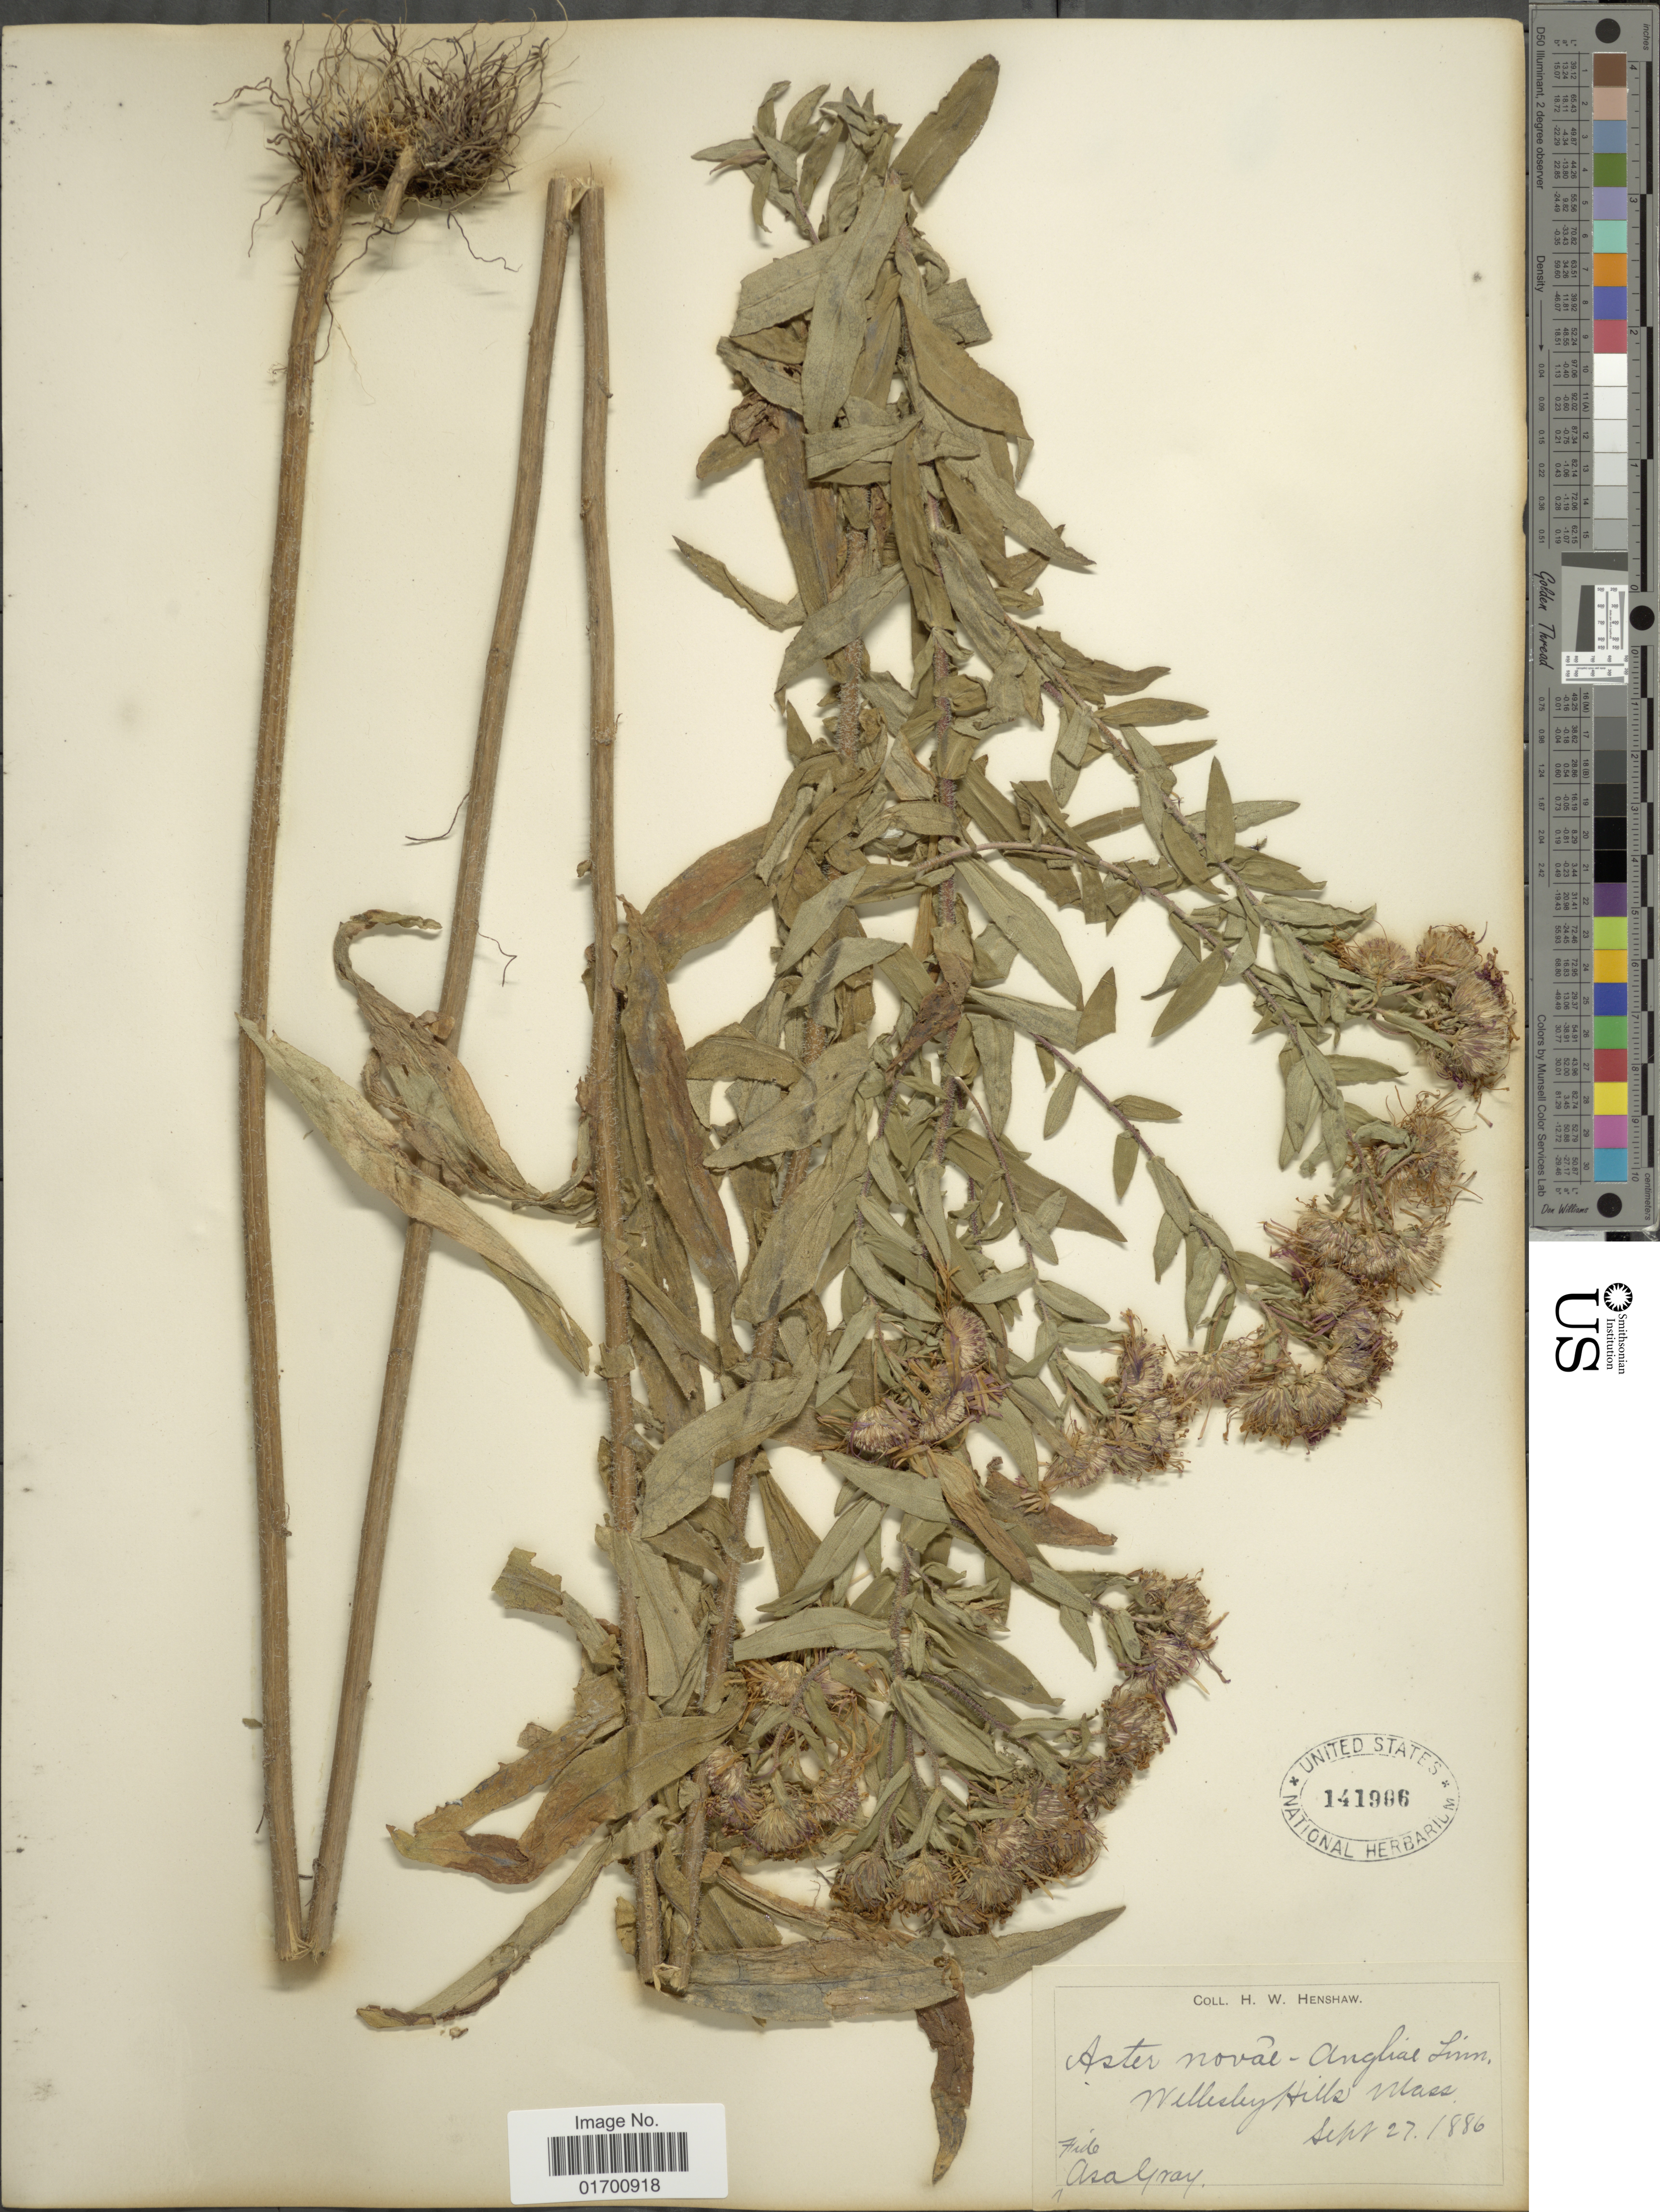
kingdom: Plantae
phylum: Tracheophyta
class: Magnoliopsida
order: Asterales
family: Asteraceae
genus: Symphyotrichum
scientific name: Symphyotrichum novae-angliae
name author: (L.) G.L. Nesom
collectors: H. Henshaw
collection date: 1886-09-27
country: United States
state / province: Massachusetts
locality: Wellesley Hills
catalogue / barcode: US 141996